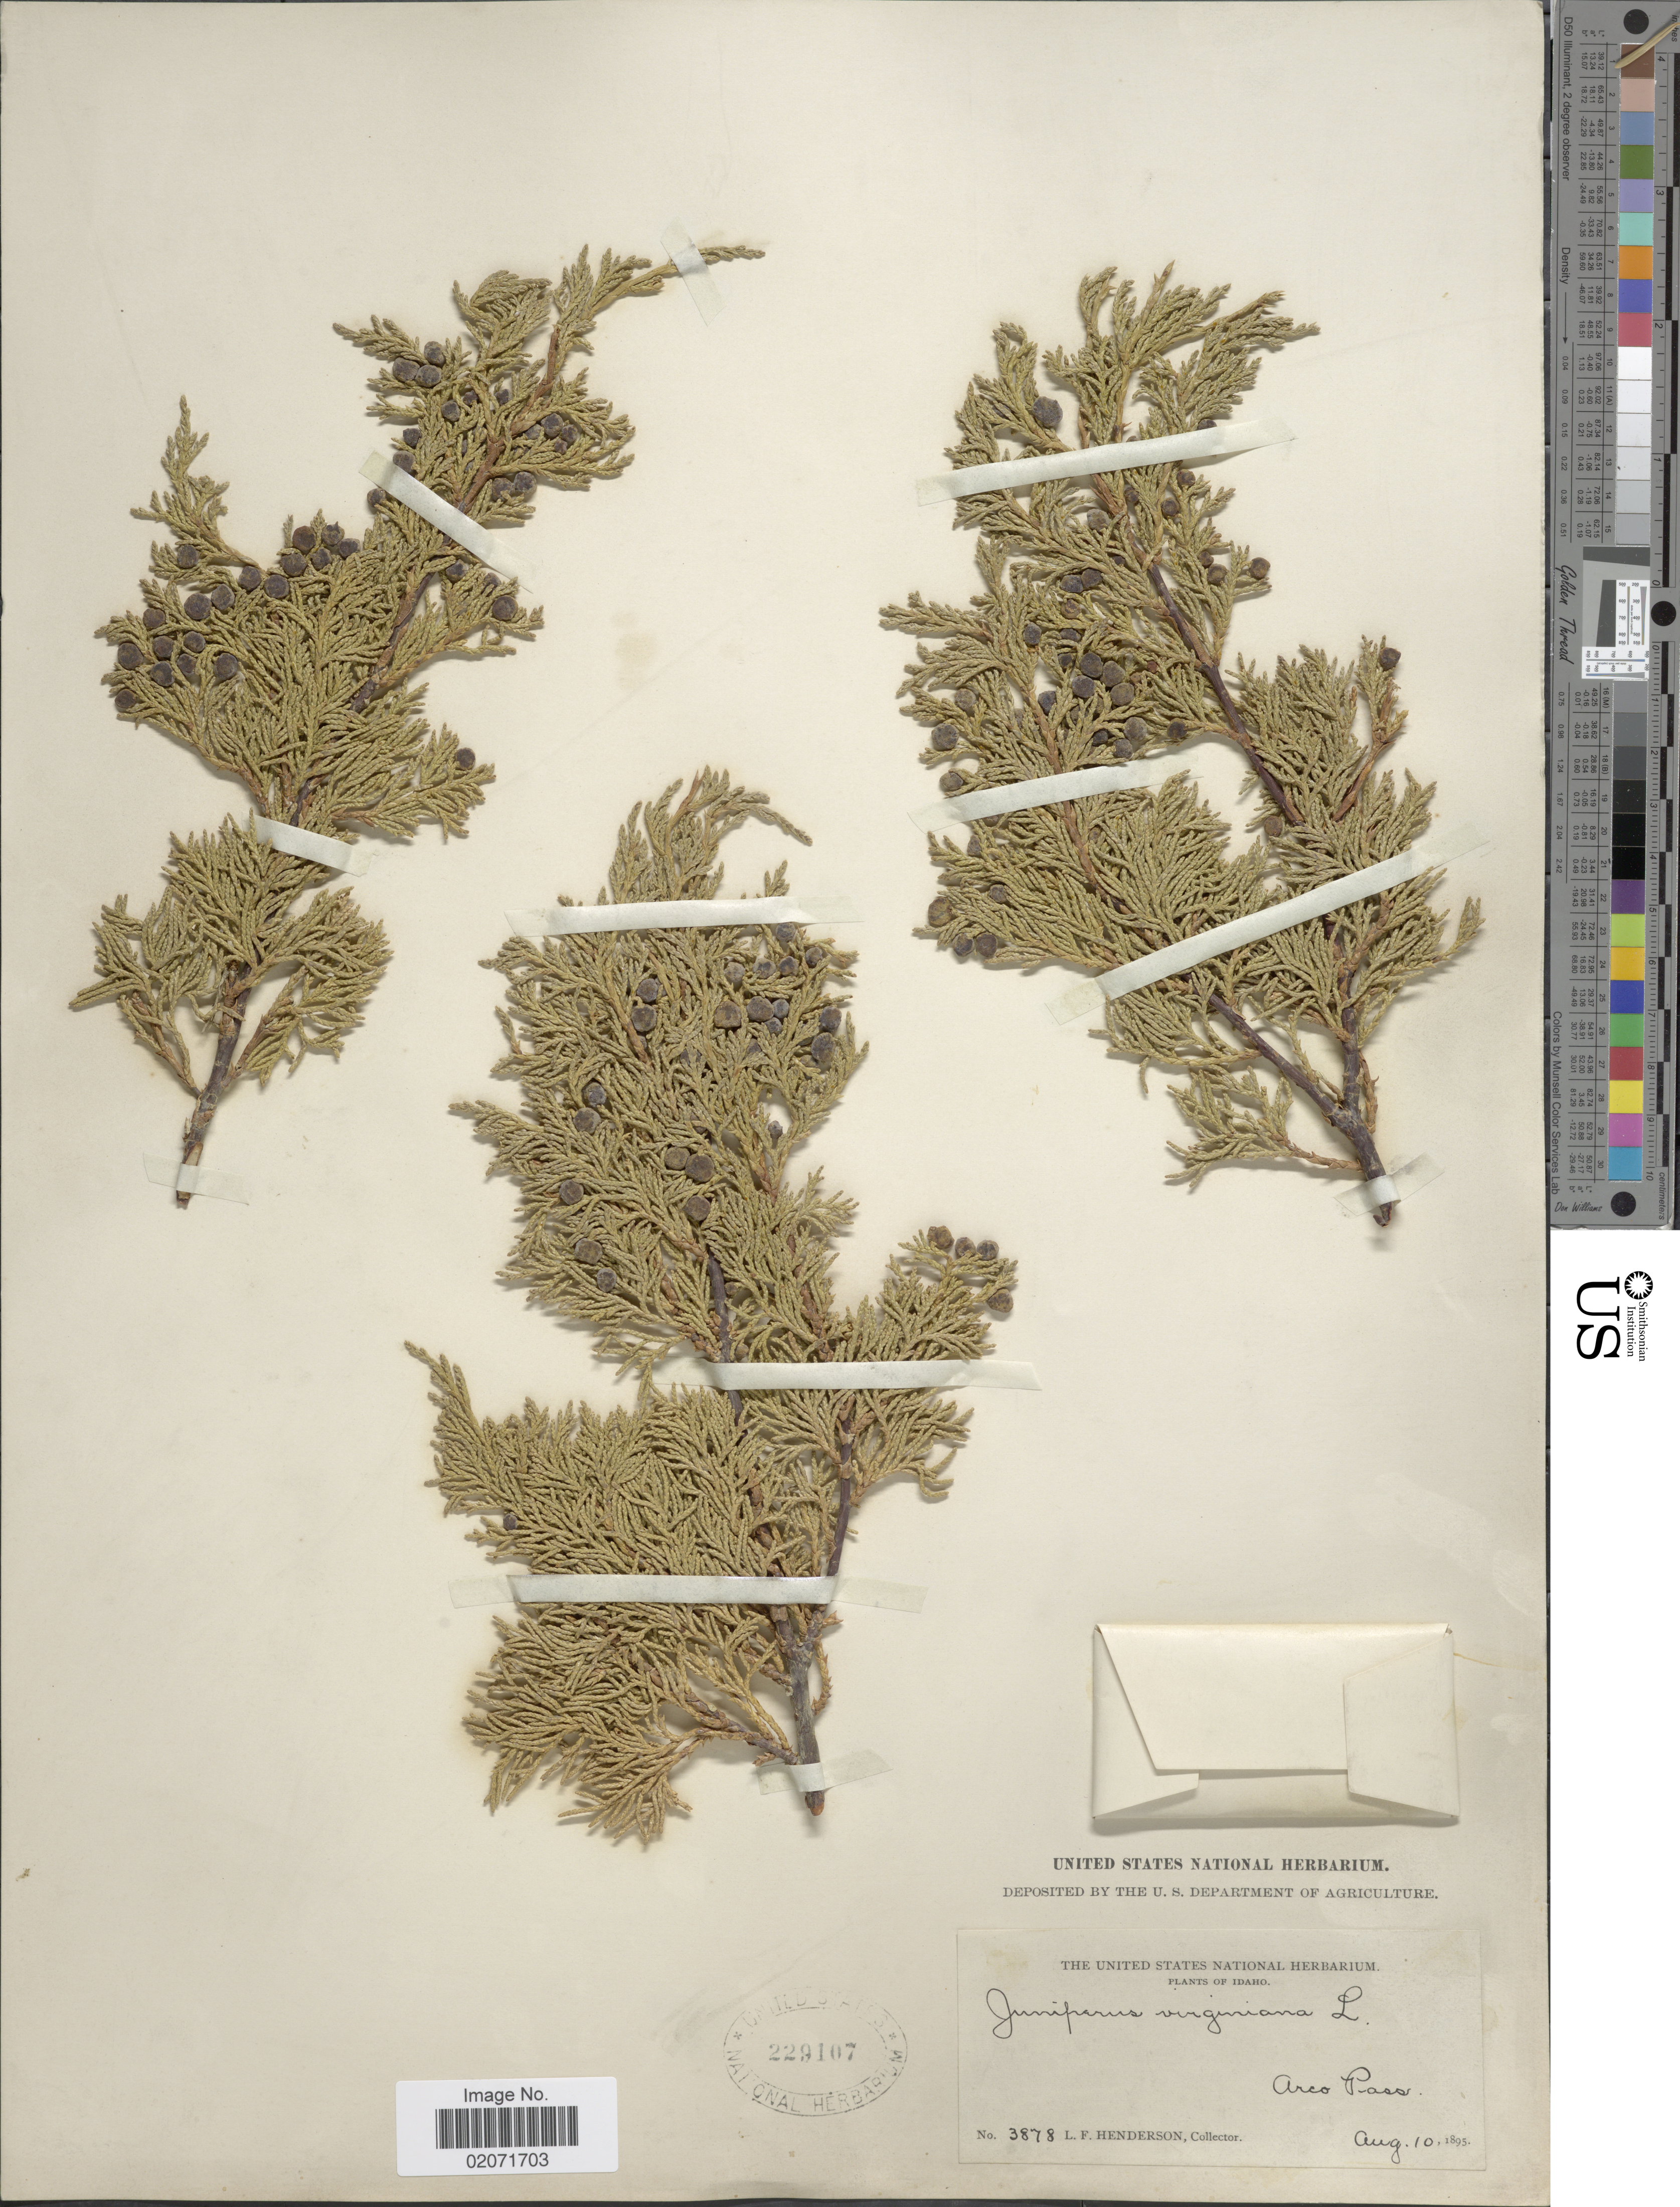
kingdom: Plantae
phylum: Tracheophyta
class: Pinopsida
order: Pinales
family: Cupressaceae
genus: Juniperus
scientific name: Juniperus scopulorum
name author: Sarg.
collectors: L. Henderson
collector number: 3878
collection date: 1895-08-10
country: United States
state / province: Idaho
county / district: Blaine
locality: Arco Pass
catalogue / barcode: US 229107